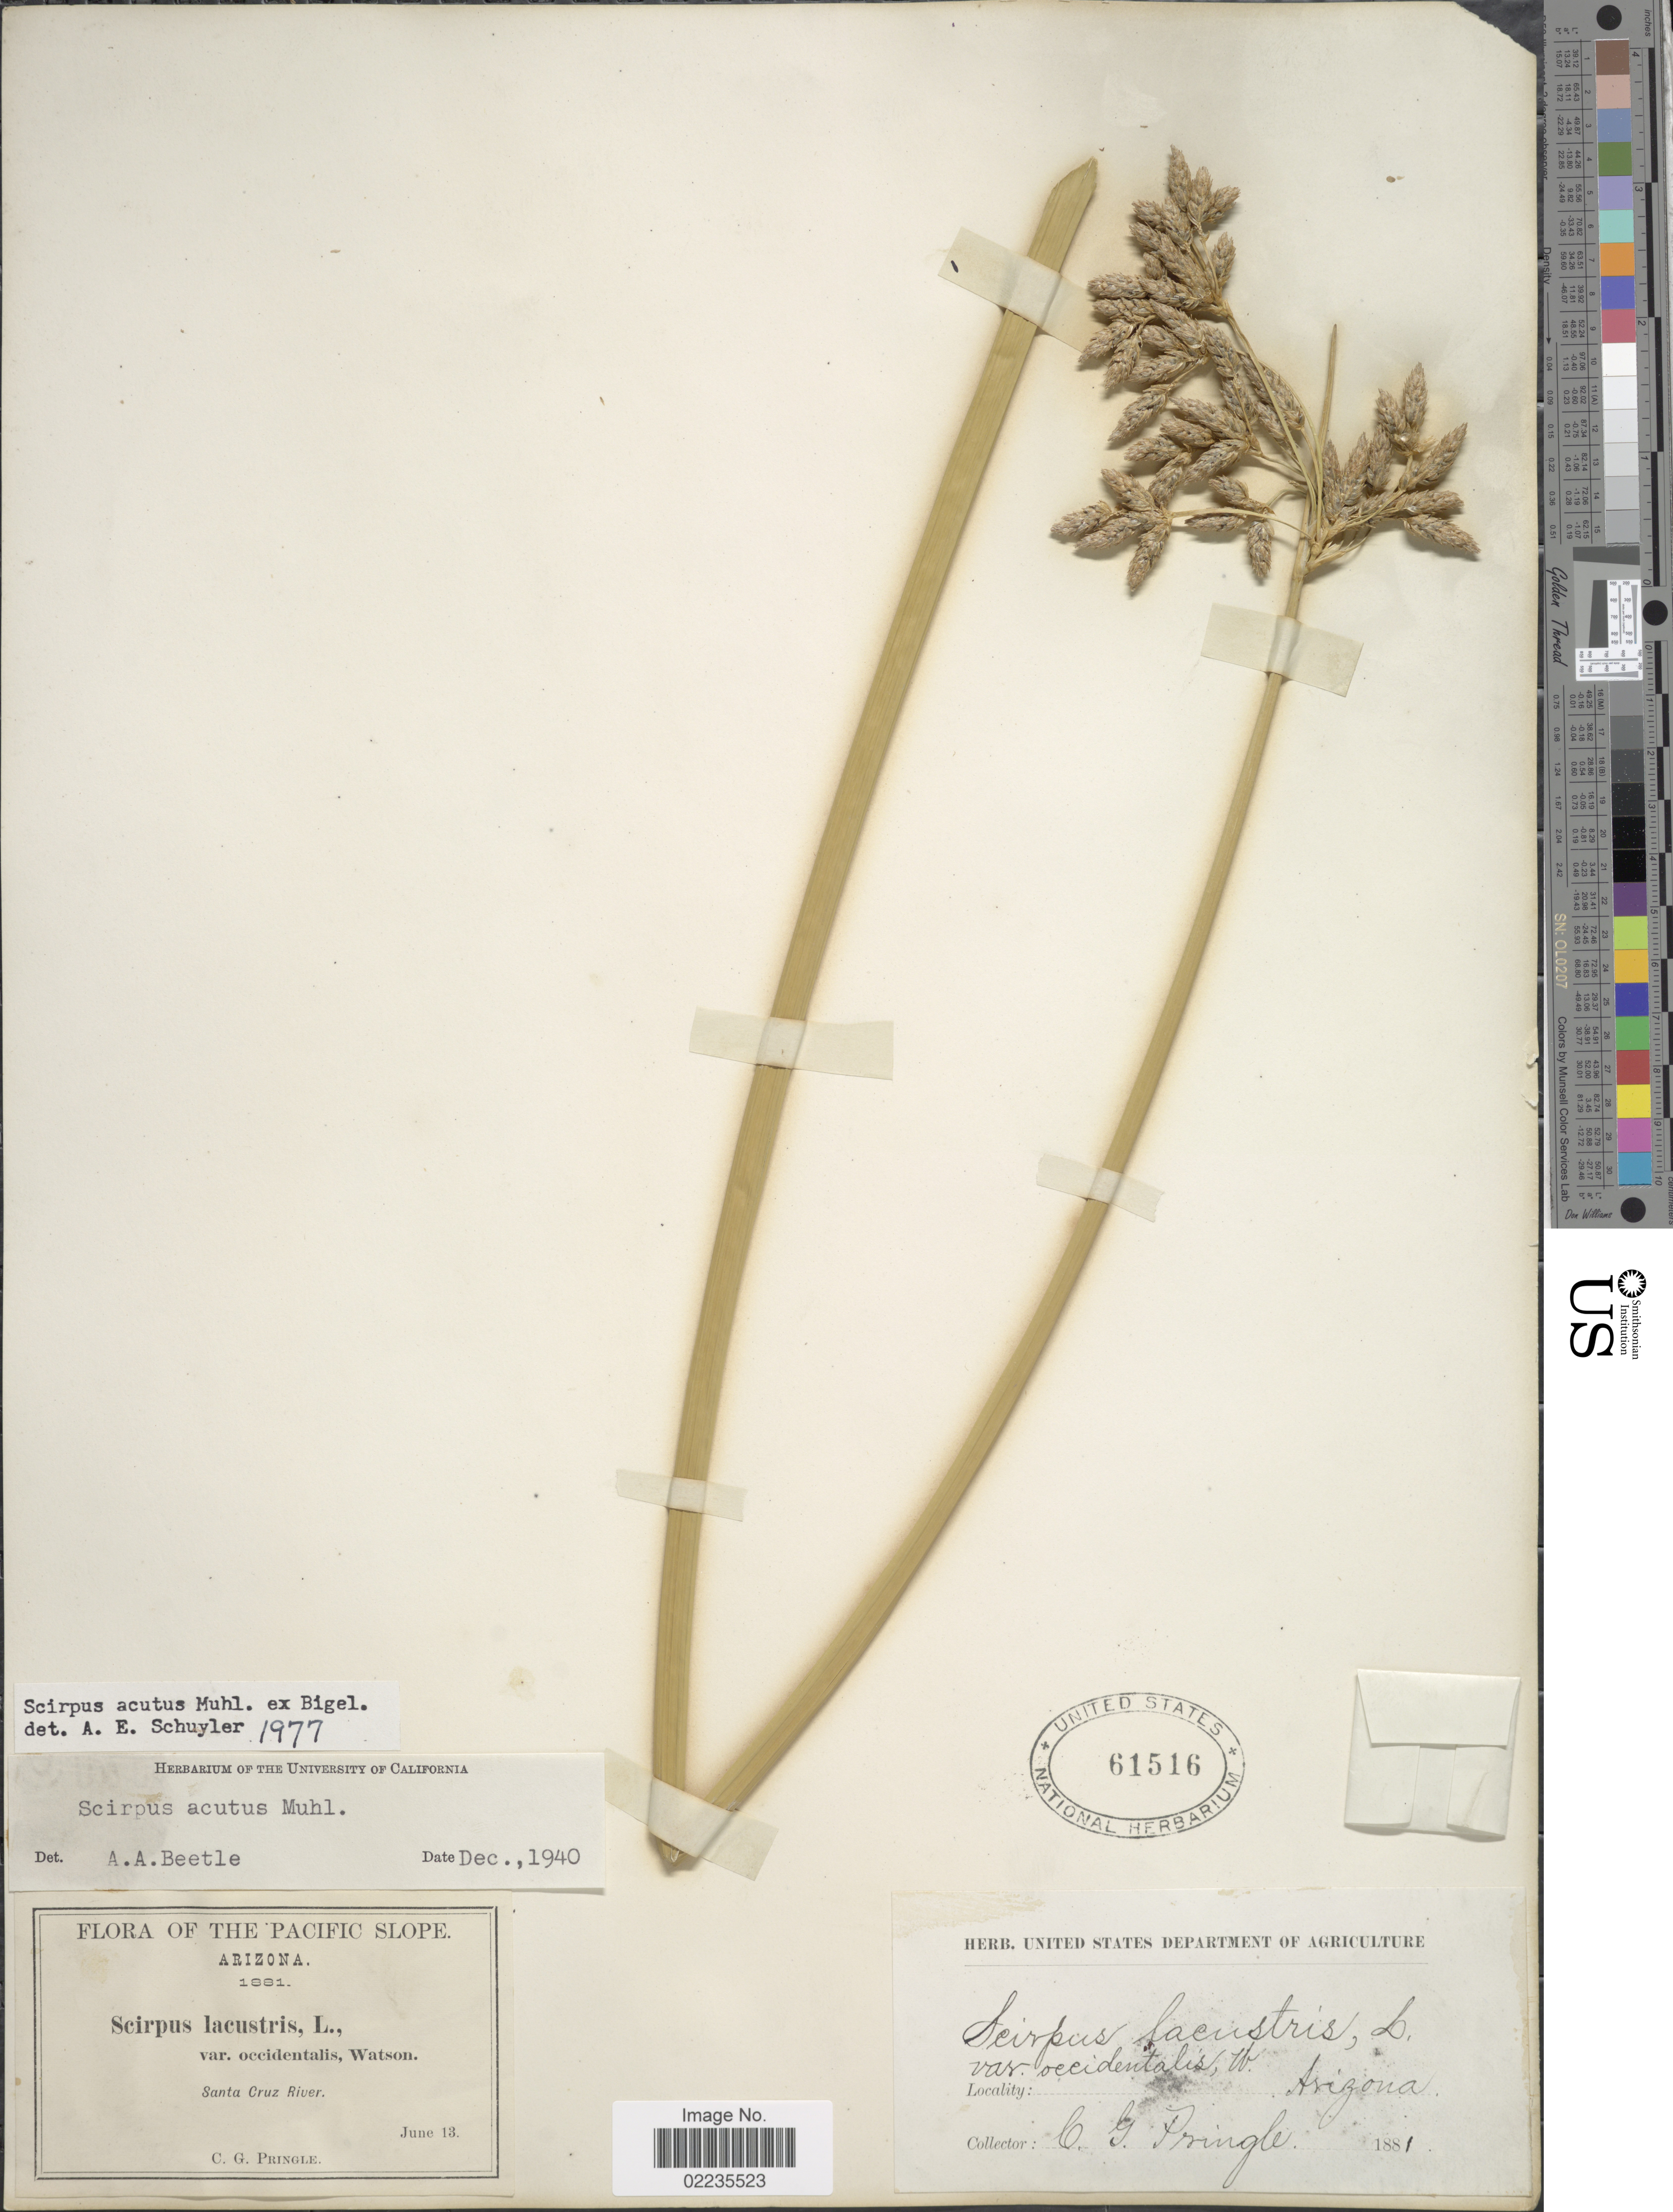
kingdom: Plantae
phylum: Tracheophyta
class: Liliopsida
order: Poales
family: Cyperaceae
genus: Schoenoplectus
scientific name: Schoenoplectus acutus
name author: (Muhl. ex Bigelow) Á. Löve & D. Löve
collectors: C. G. Pringle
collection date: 1881-06-13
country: United States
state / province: Arizona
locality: The Pacific Slope, Santa Cruz River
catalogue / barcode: US 61516